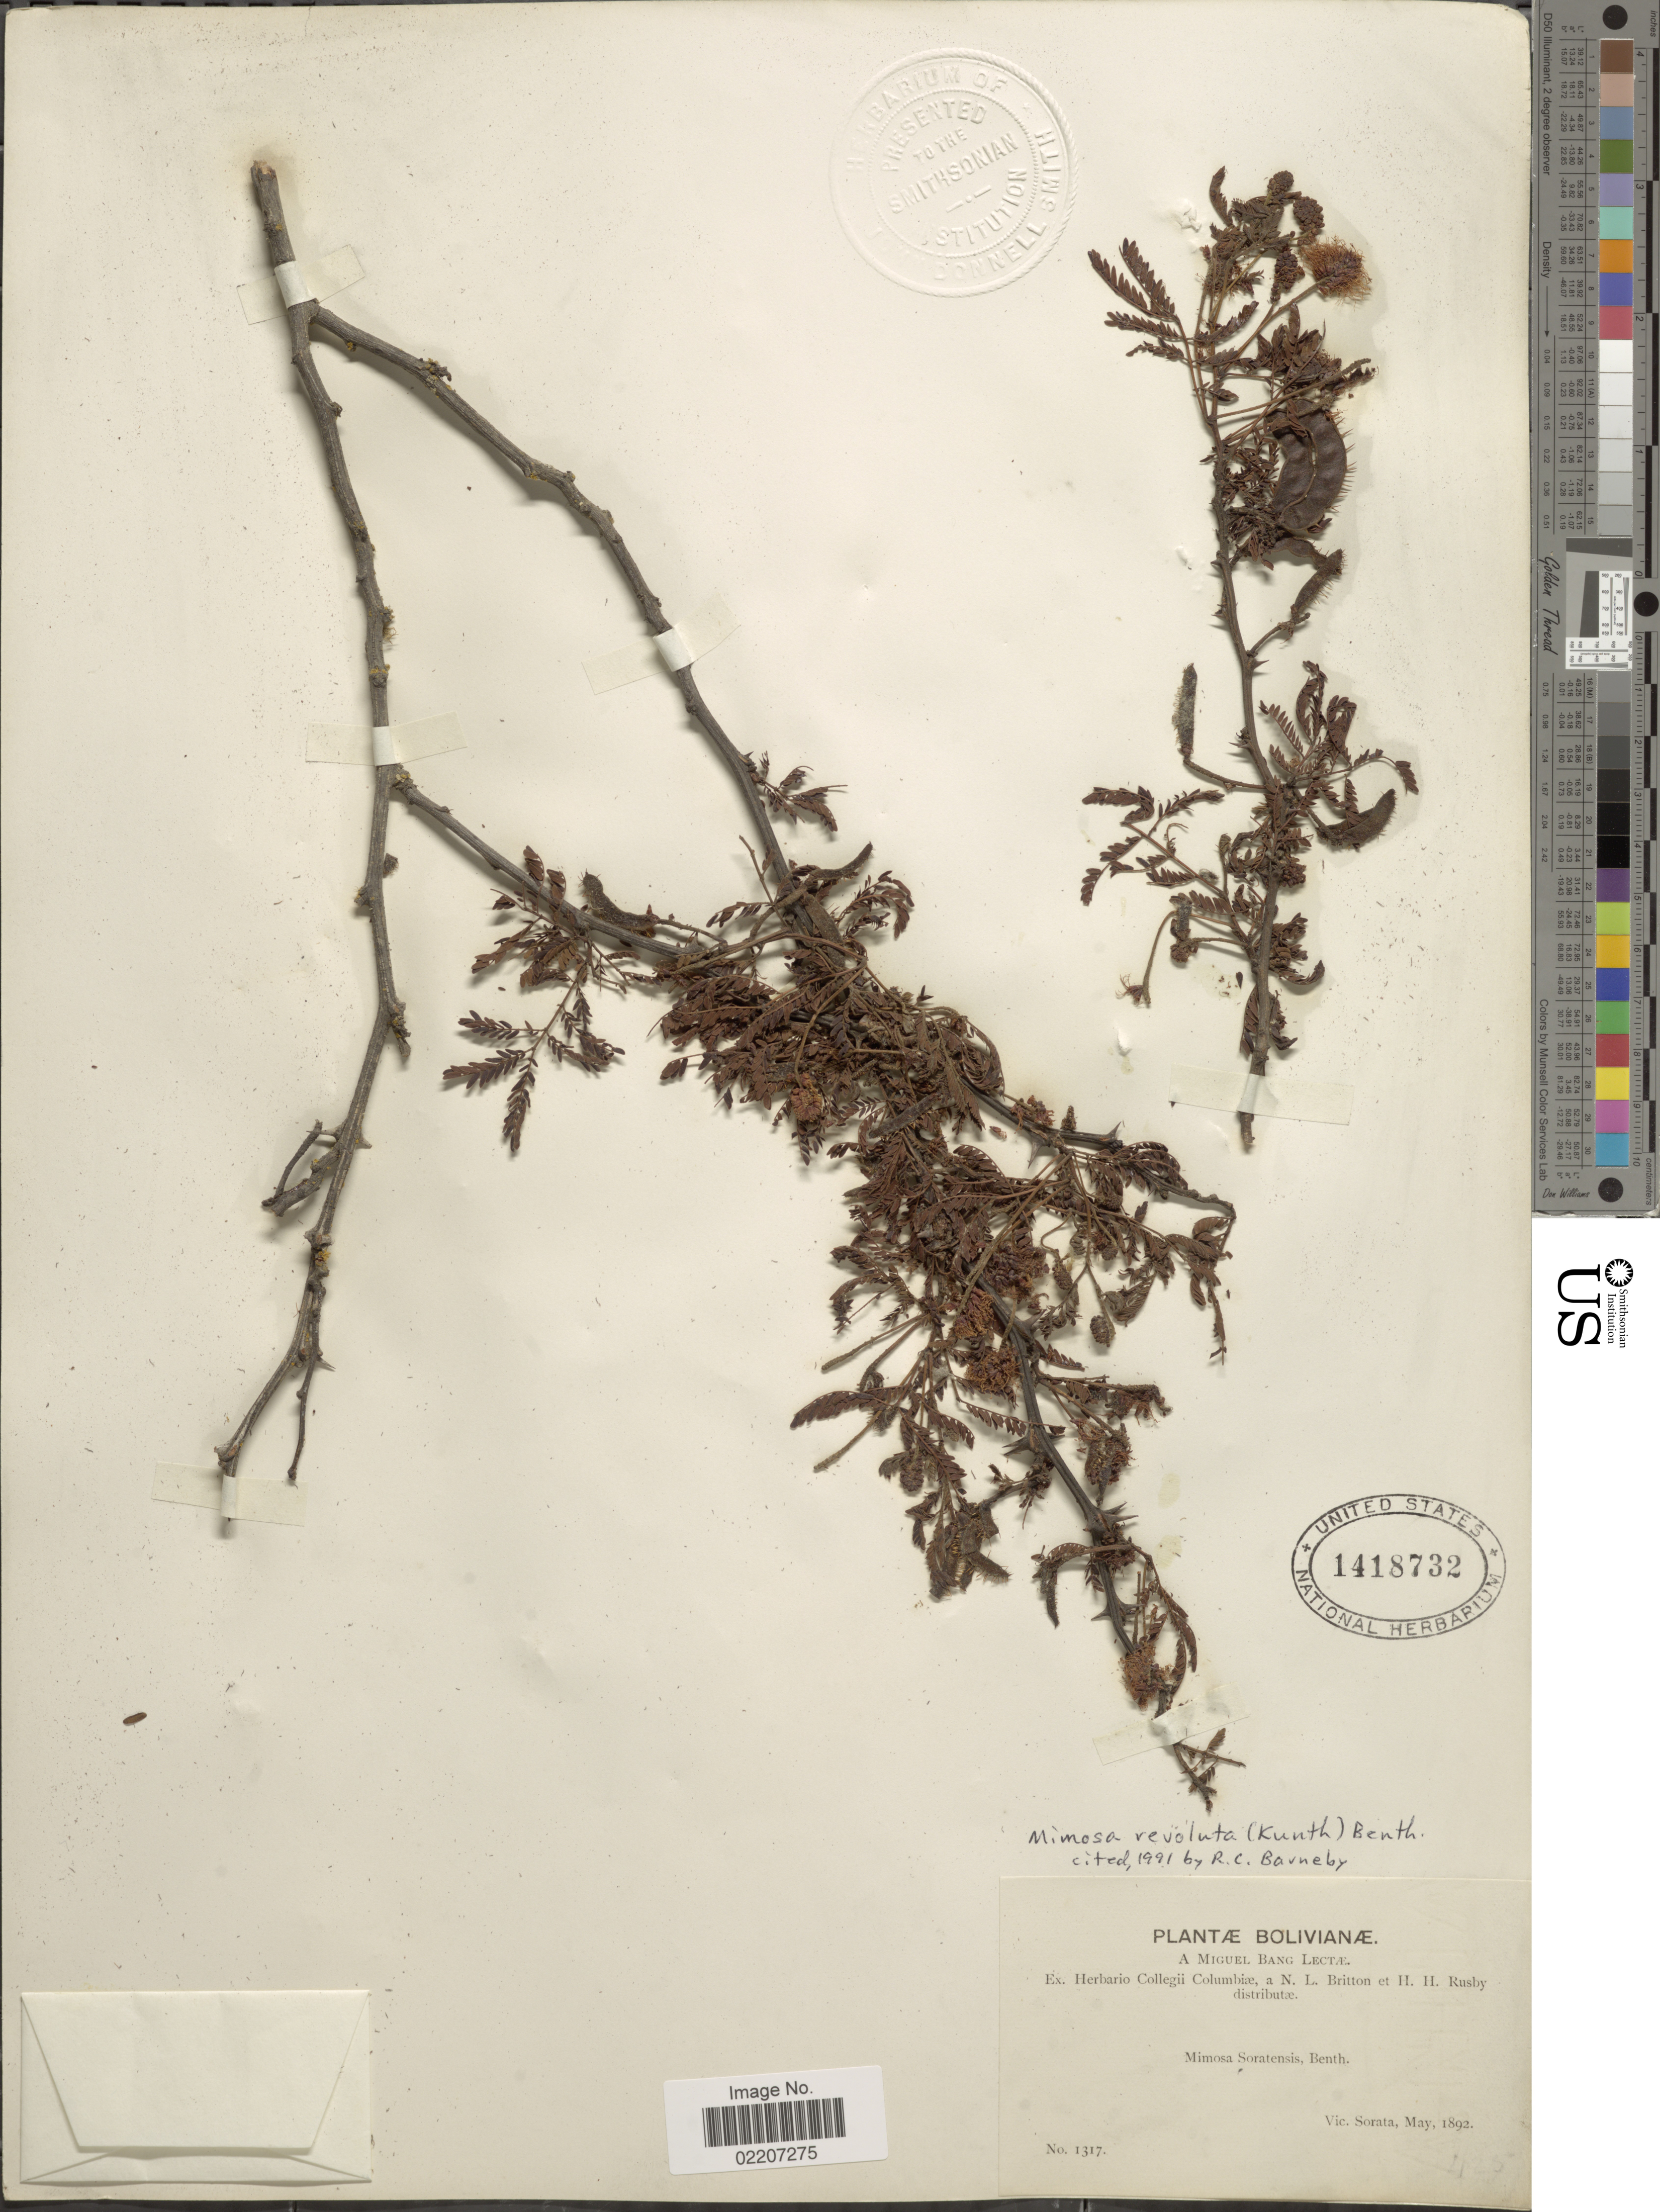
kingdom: Plantae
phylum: Tracheophyta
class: Magnoliopsida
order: Fabales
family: Fabaceae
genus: Mimosa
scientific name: Mimosa revoluta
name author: (Kunth) Benth.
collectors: M. Bang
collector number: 1317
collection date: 1892-05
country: Bolivia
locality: Vic. Sorata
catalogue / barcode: US 1418732